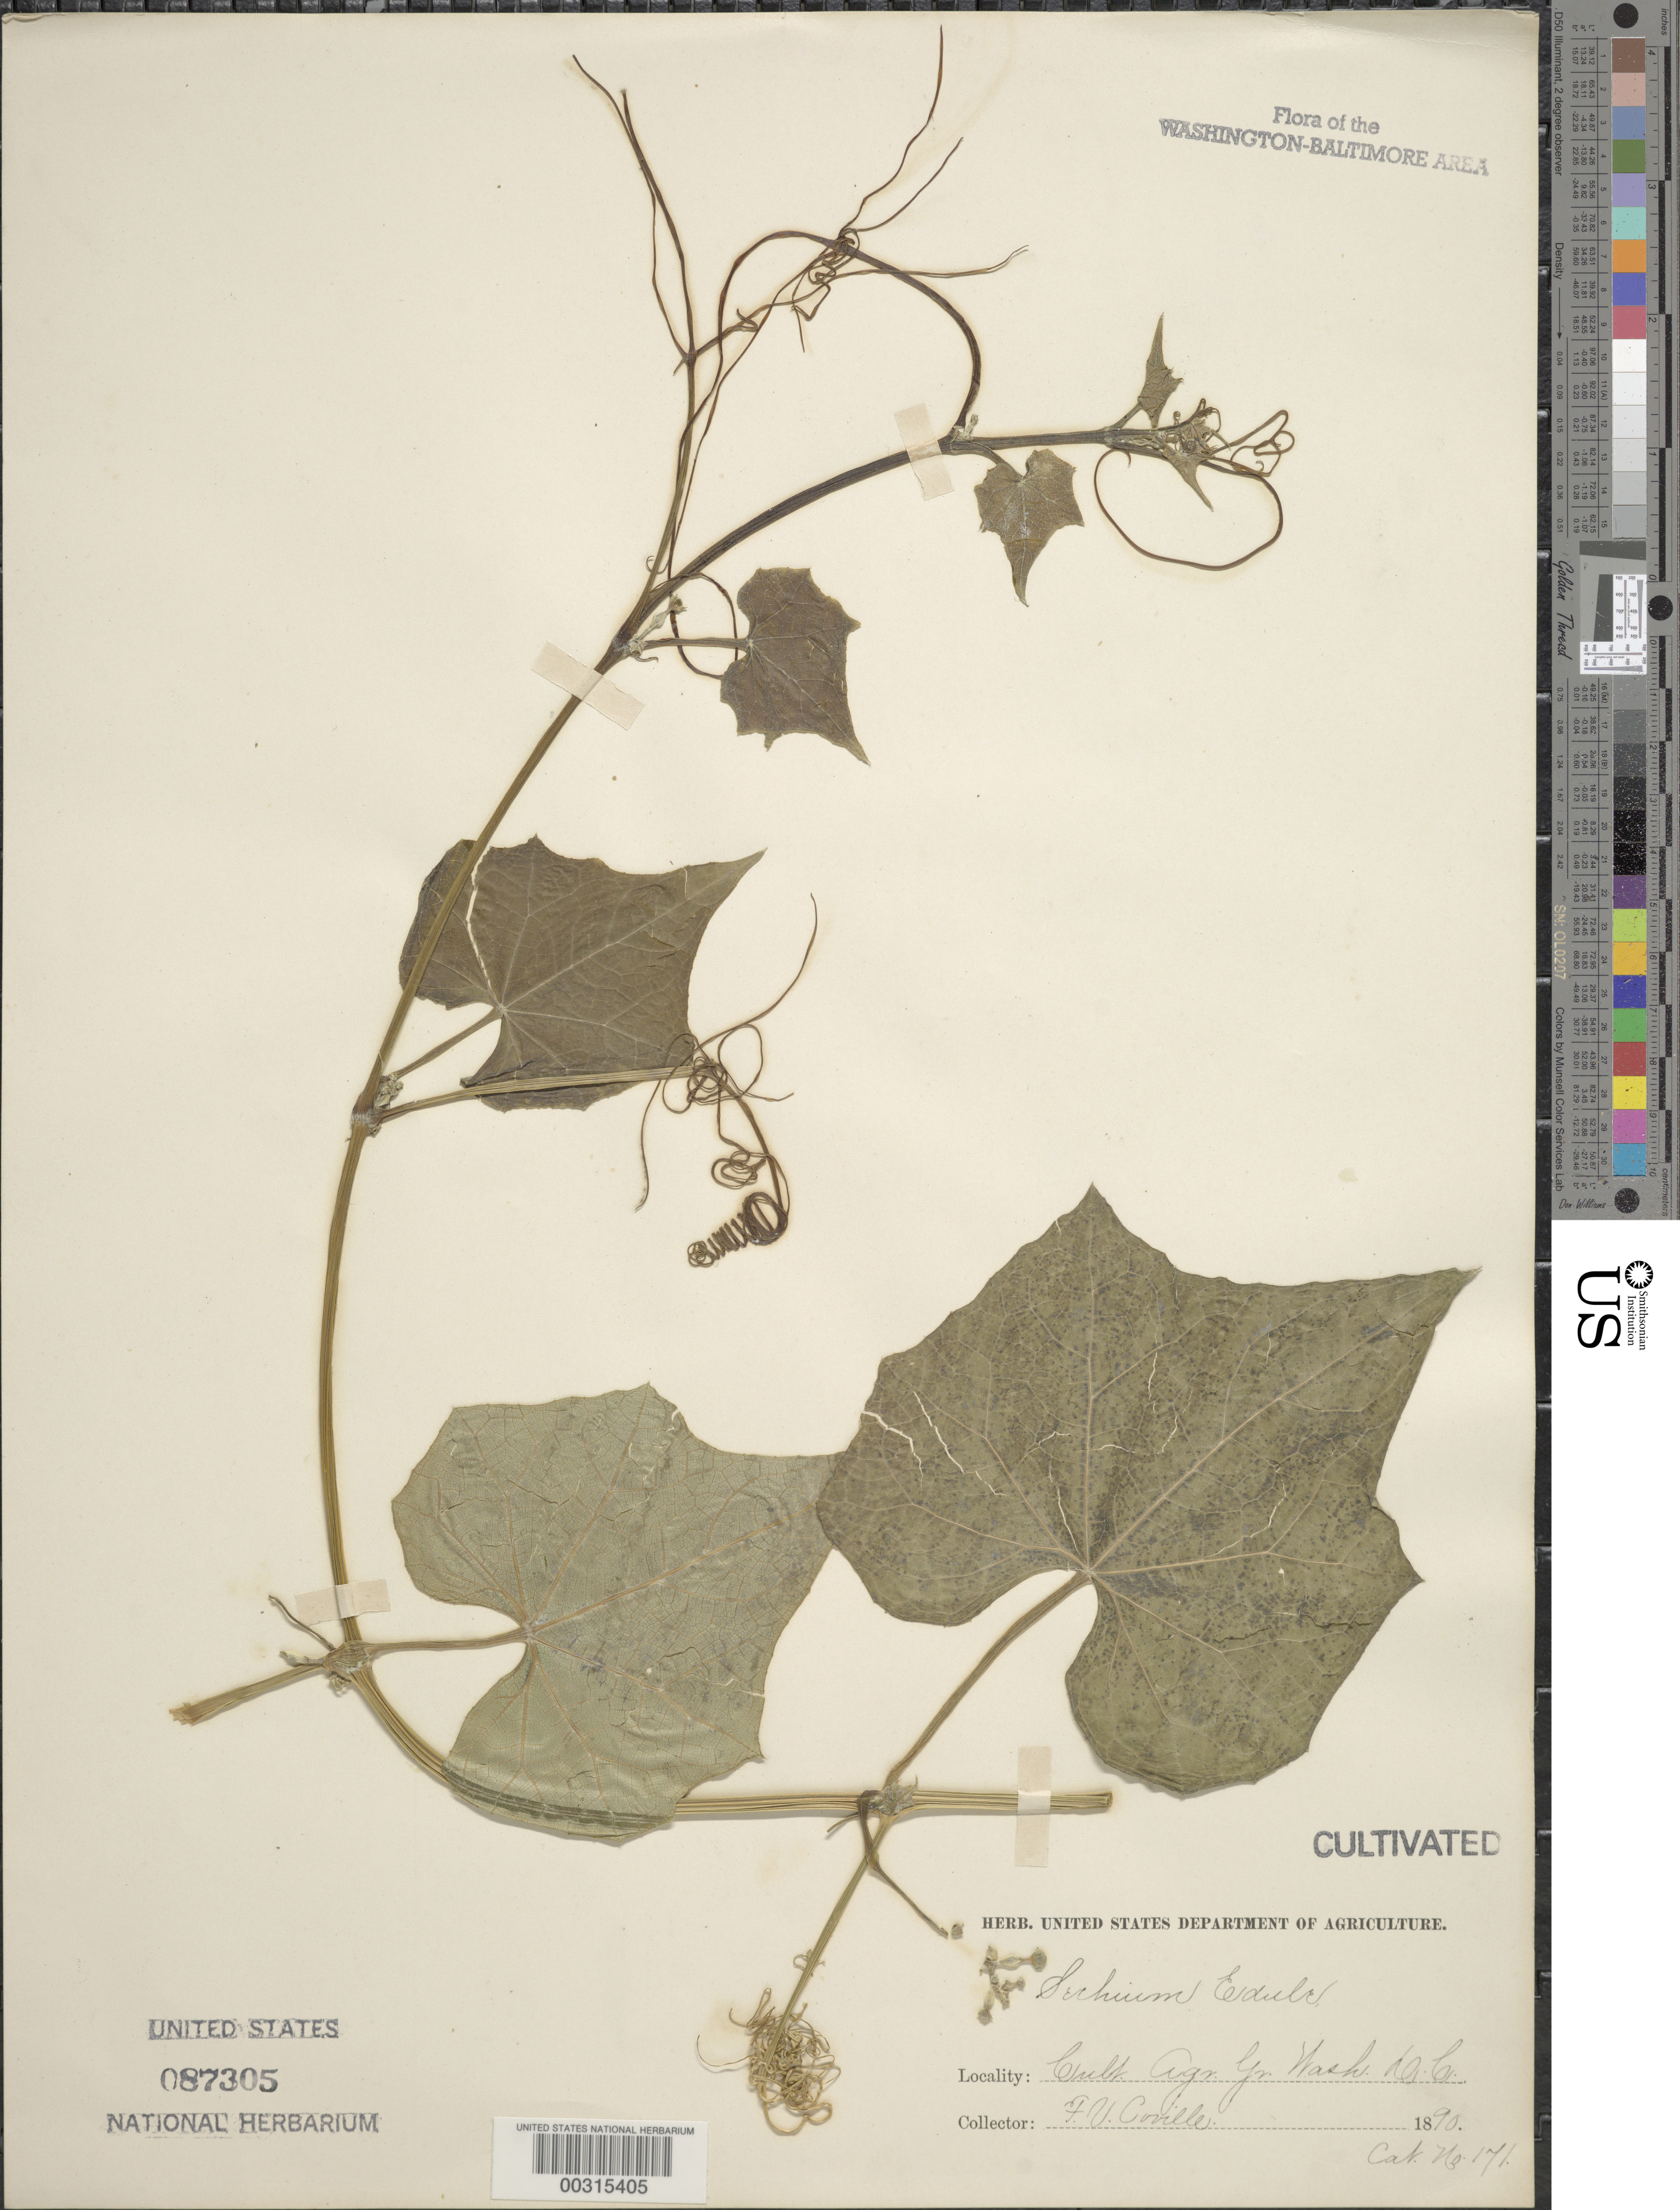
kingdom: Plantae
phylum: Tracheophyta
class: Magnoliopsida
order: Cucurbitales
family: Cucurbitaceae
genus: Sechium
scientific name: Sechium edule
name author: (Jacq.) Sw.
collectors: F. V. Coville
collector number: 171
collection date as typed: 1890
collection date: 1890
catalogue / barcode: US 87305